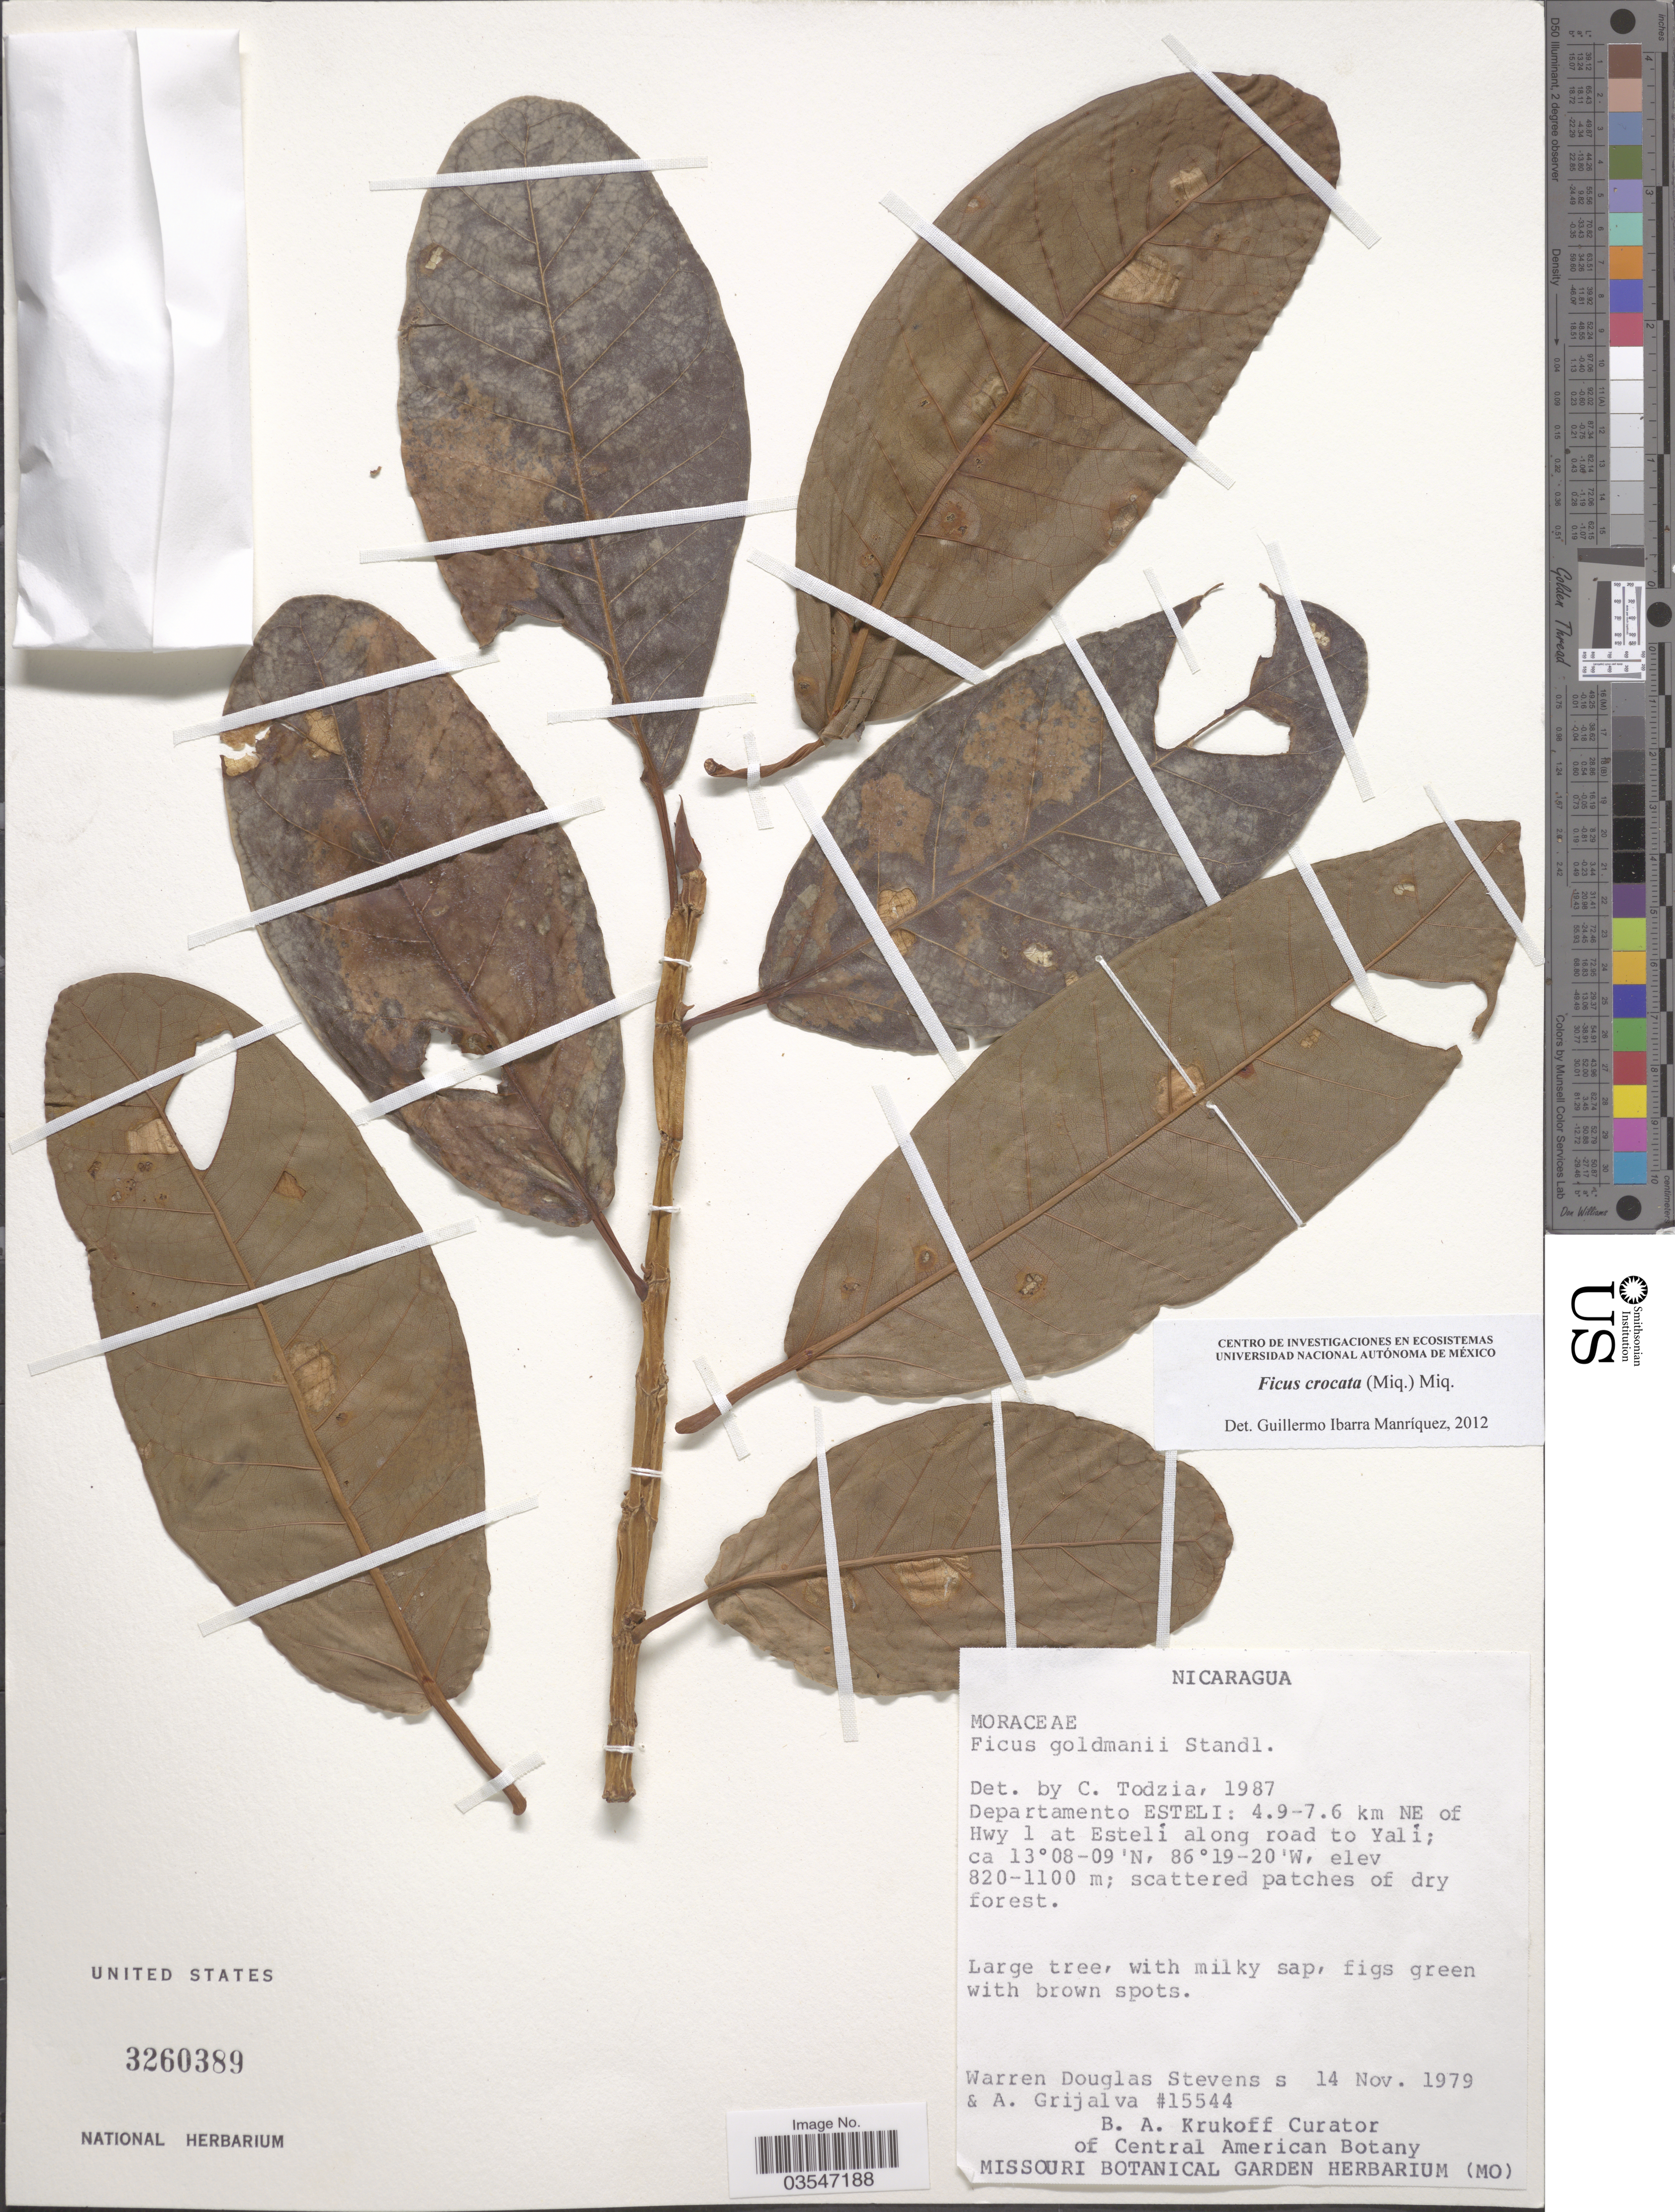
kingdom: Plantae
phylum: Tracheophyta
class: Magnoliopsida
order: Rosales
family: Moraceae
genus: Ficus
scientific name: Ficus crocata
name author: (Miq.) Miq.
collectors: W. D. Stevens & A. Grijalva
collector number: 15544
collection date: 1979-11-14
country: Nicaragua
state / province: Esteli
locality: Departamento Esteli: 4.9-7.6 km NE of Hwy 1 at Estelí along road to Yalí.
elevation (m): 820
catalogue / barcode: US 3260389